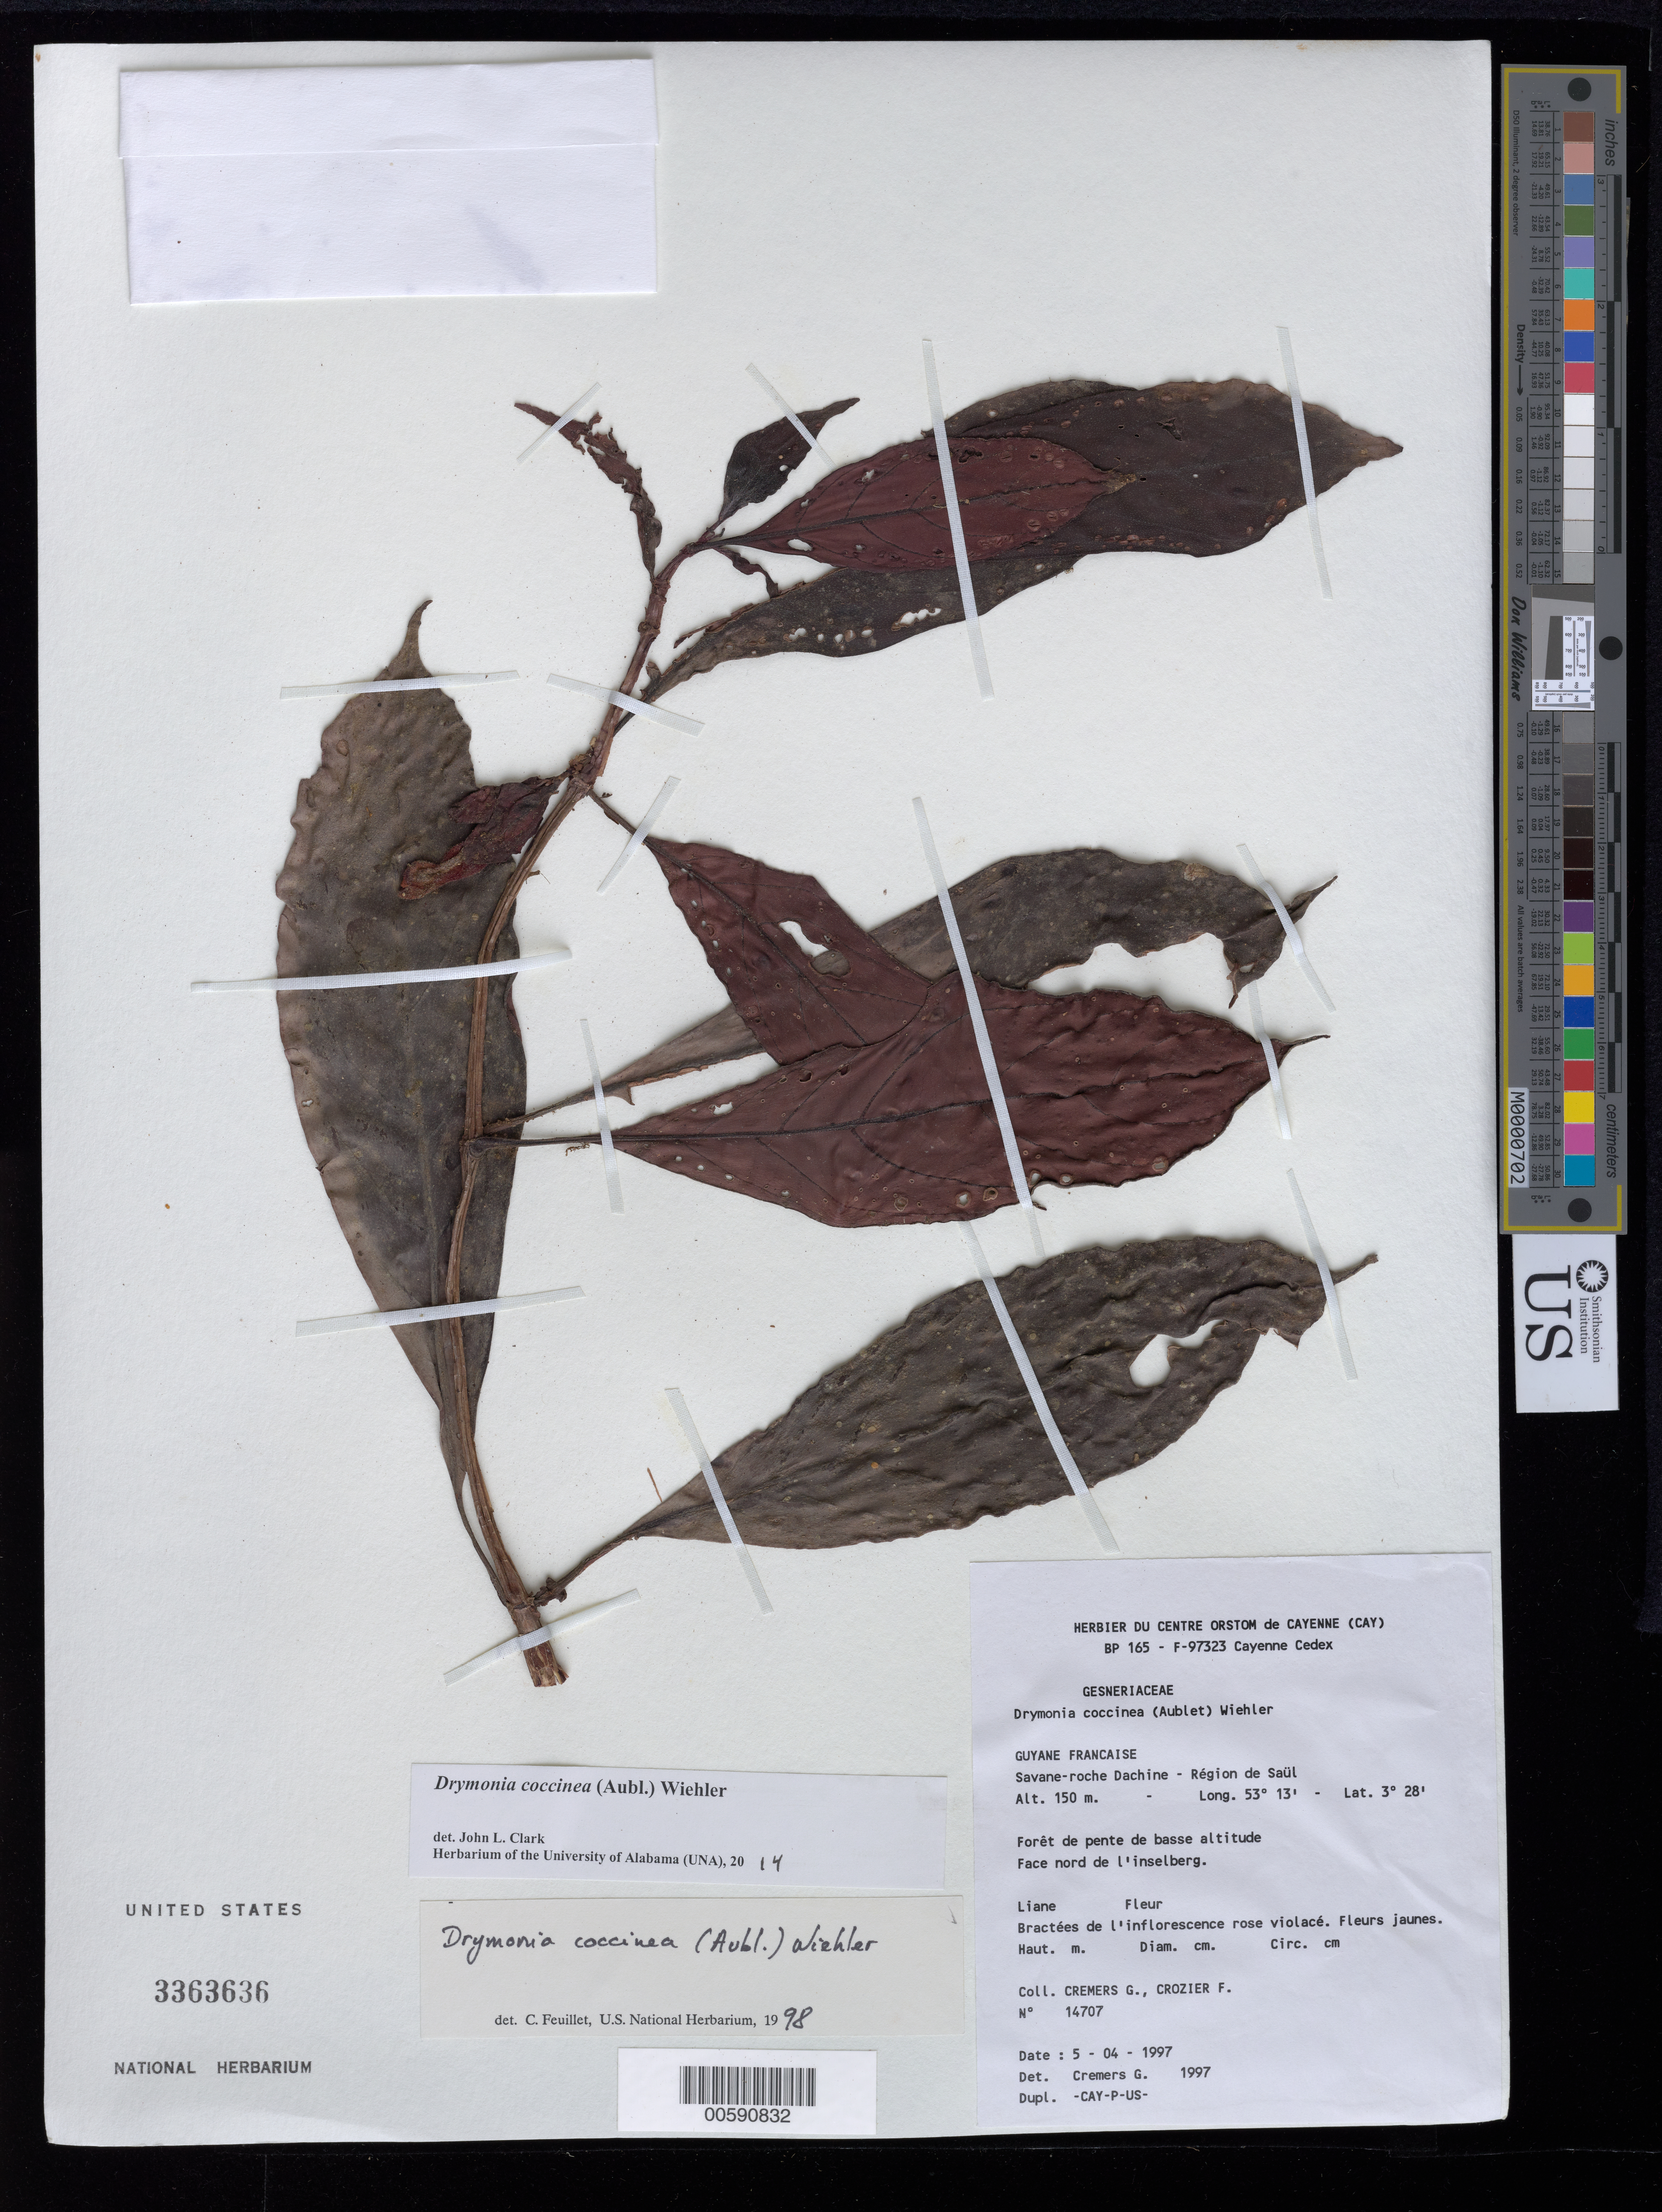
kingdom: Plantae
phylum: Tracheophyta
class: Magnoliopsida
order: Lamiales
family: Gesneriaceae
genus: Drymonia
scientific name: Drymonia coccinea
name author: (Aubl.) Wiehler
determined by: Skog, Laurence E.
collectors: G. Cremers & F. Crozier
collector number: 14707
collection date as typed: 05 Apr 1997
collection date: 1997-04-05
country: French Guiana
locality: Savane-roche Dachine, région de Saül; face nord de l'inselberg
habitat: Forêt de pente de basse altitude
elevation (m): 150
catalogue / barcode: US 3363636